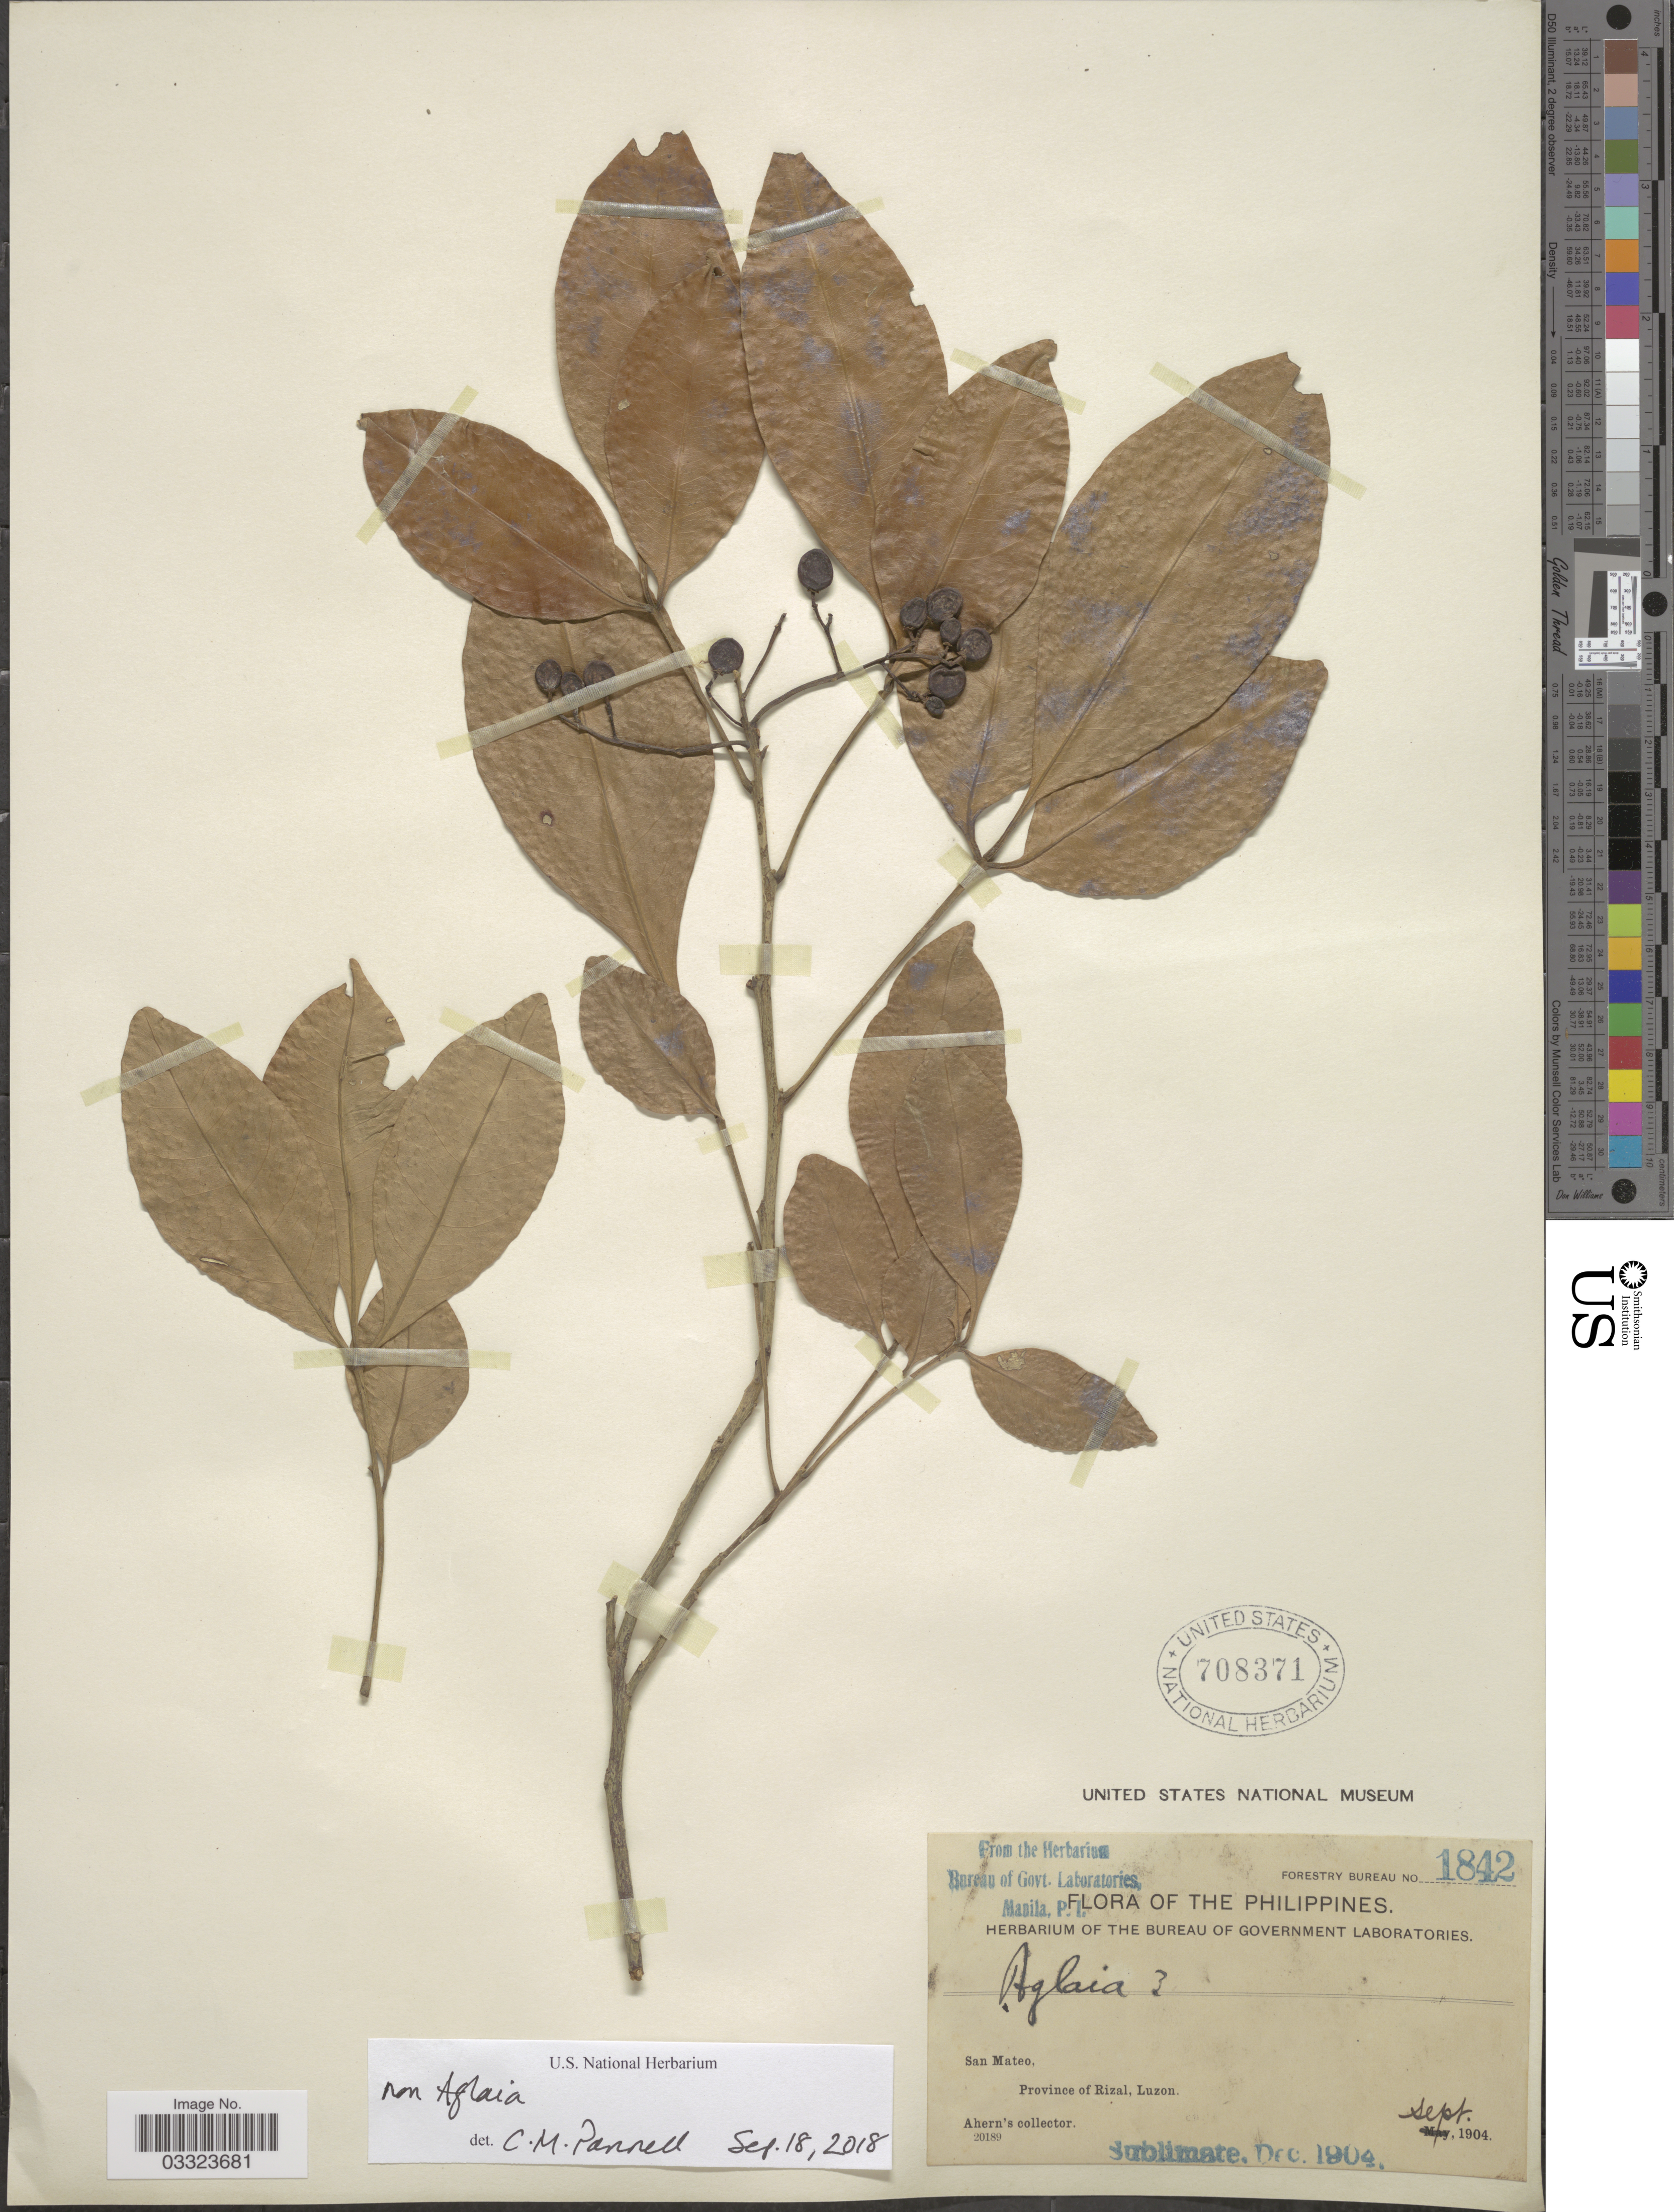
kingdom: Plantae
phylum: Tracheophyta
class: Magnoliopsida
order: Sapindales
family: Meliaceae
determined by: Pannell, C. M.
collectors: Ahern's collector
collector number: Forestry Bureau 1842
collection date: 1904-09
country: Philippines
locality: San Mateo, Province of Rizal, Luzon.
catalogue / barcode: US 708371